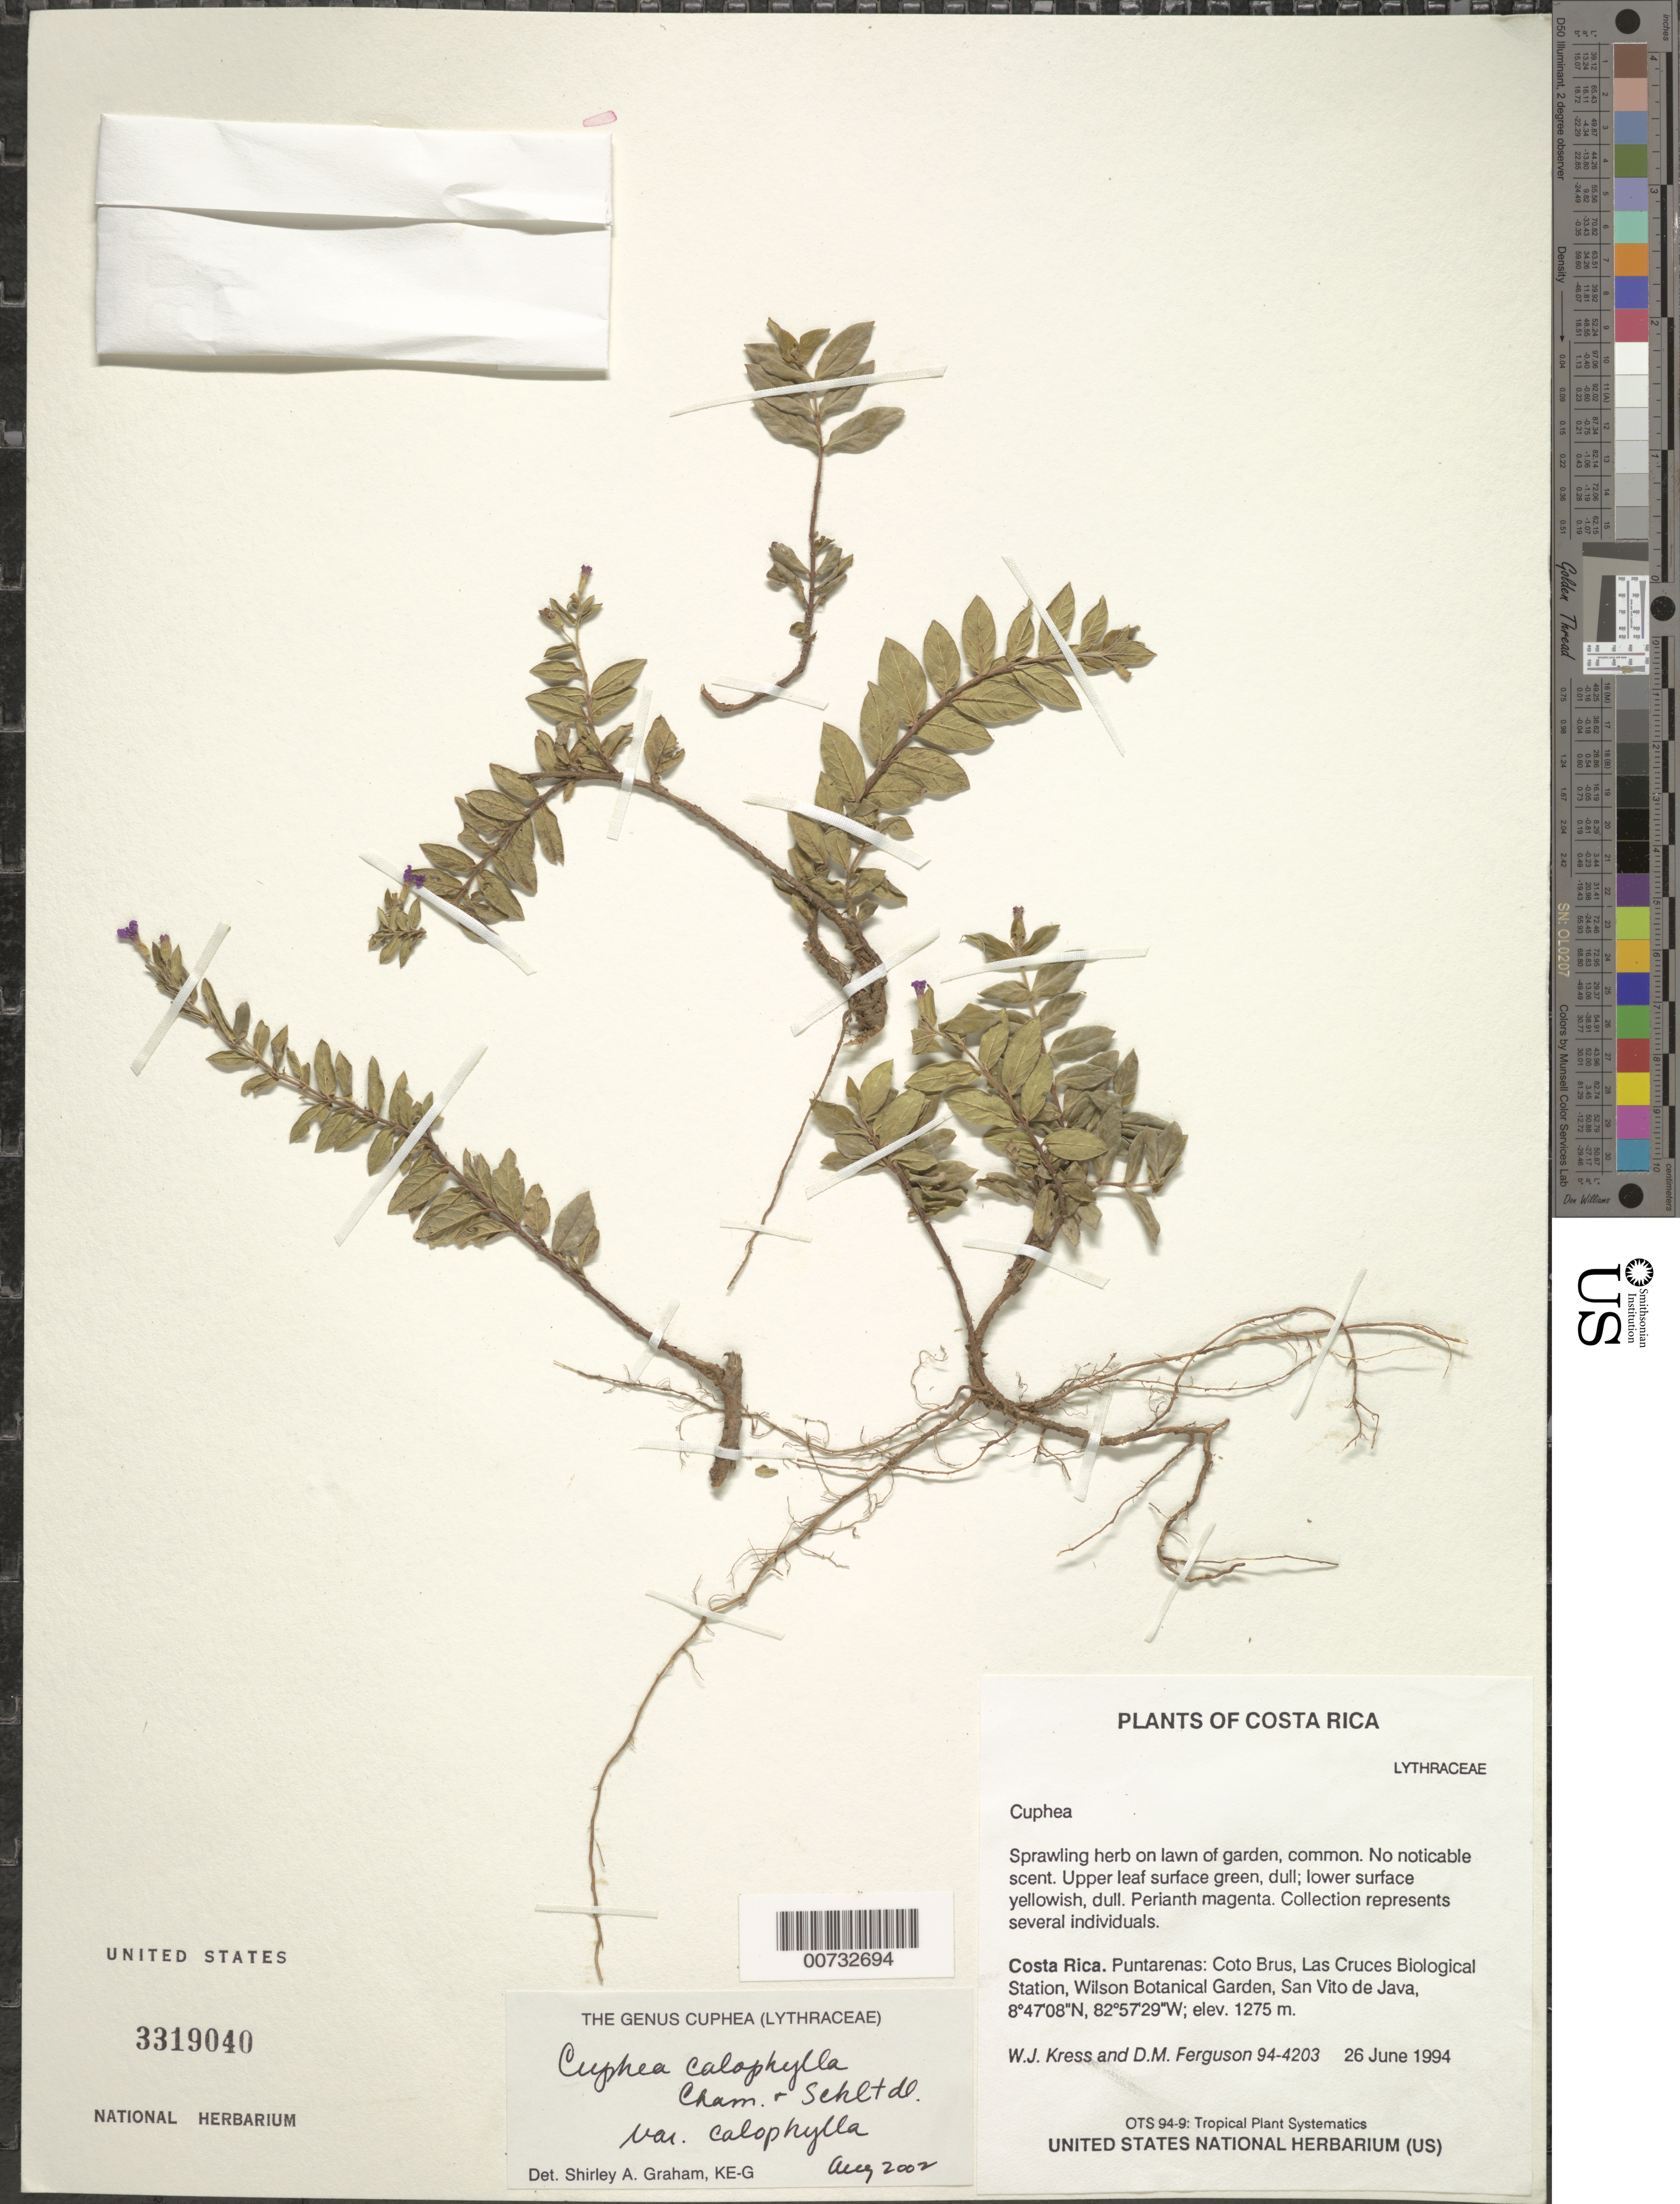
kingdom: Plantae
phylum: Tracheophyta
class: Magnoliopsida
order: Myrtales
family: Lythraceae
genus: Cuphea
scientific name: Cuphea calophylla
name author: Cham. & Schltdl.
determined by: Graham, Shirley Ann Tousch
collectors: W. J. Kress & D. M. Ferguson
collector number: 94-4203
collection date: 1994-06-26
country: Costa Rica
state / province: Puntarenas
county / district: Coto Brus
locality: Las Cruces Biological Station, Wilson Botanical Garden, San Vito.de Java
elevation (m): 1275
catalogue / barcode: US 3319040